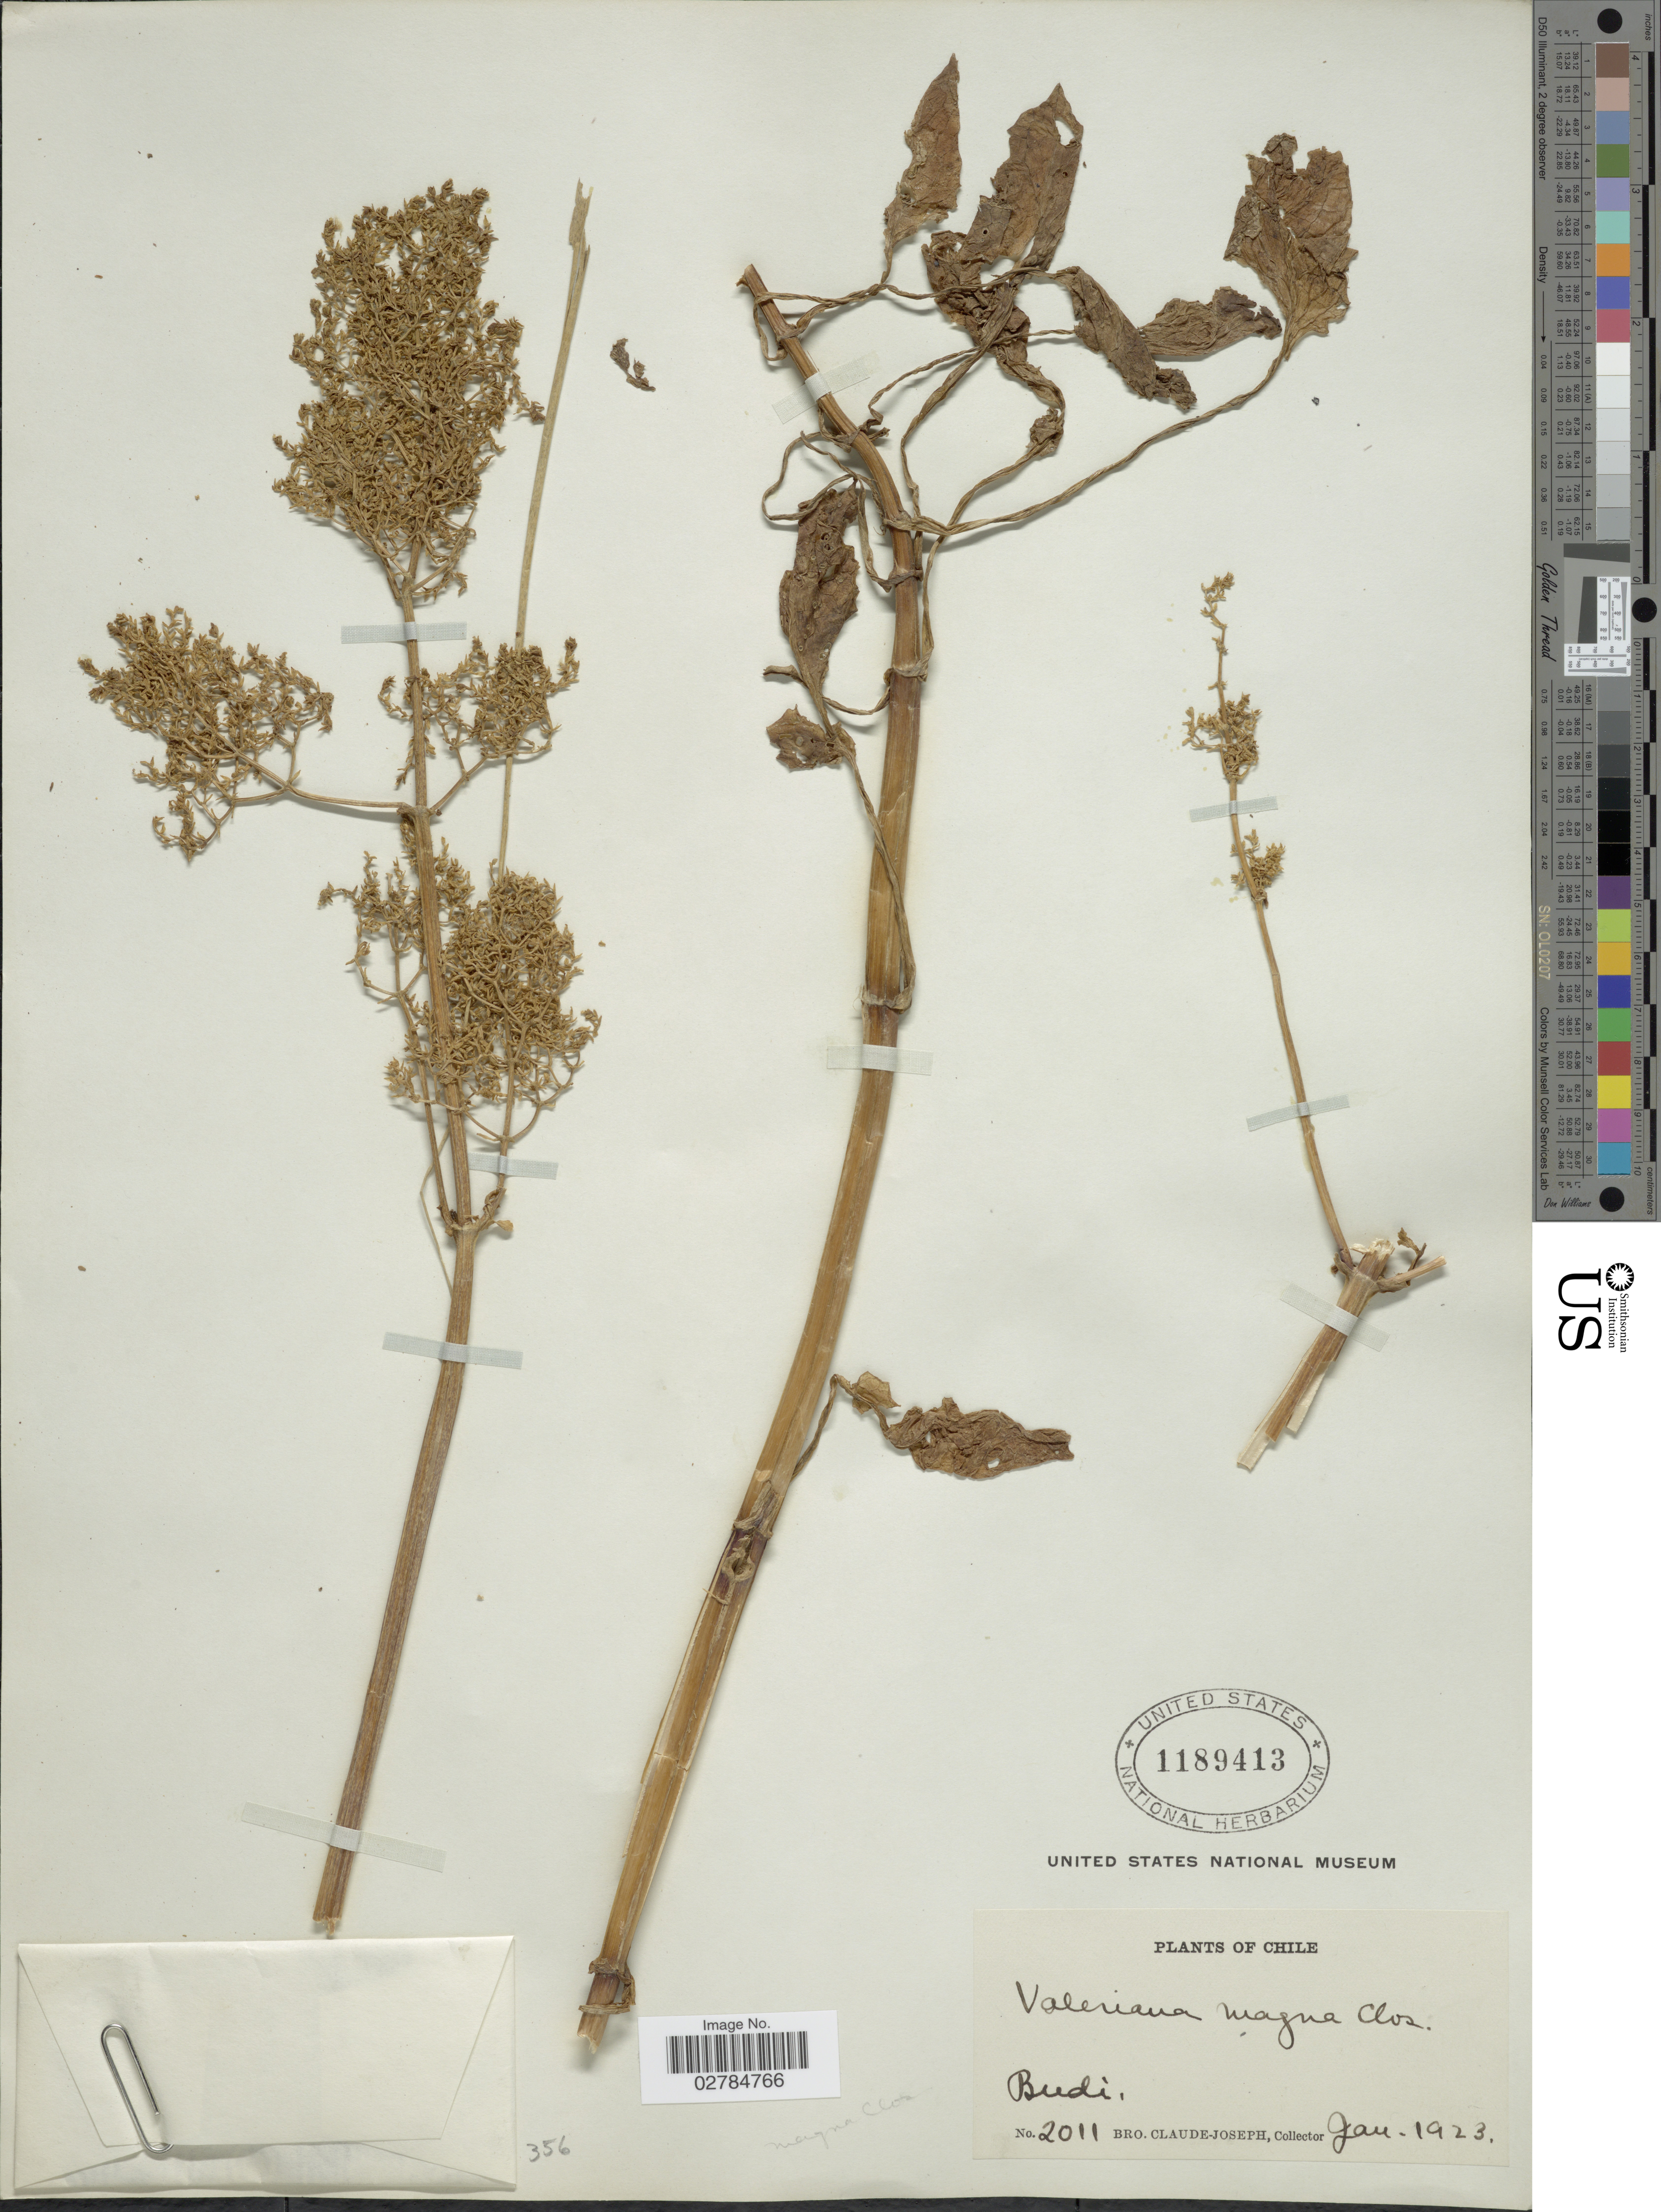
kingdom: Plantae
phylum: Tracheophyta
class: Magnoliopsida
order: Dipsacales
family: Caprifoliaceae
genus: Valeriana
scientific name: Valeriana magna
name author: Clos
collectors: Bro. Claude-Joseph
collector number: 2011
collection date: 1923-01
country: Chile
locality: Budi.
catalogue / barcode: US 1189413